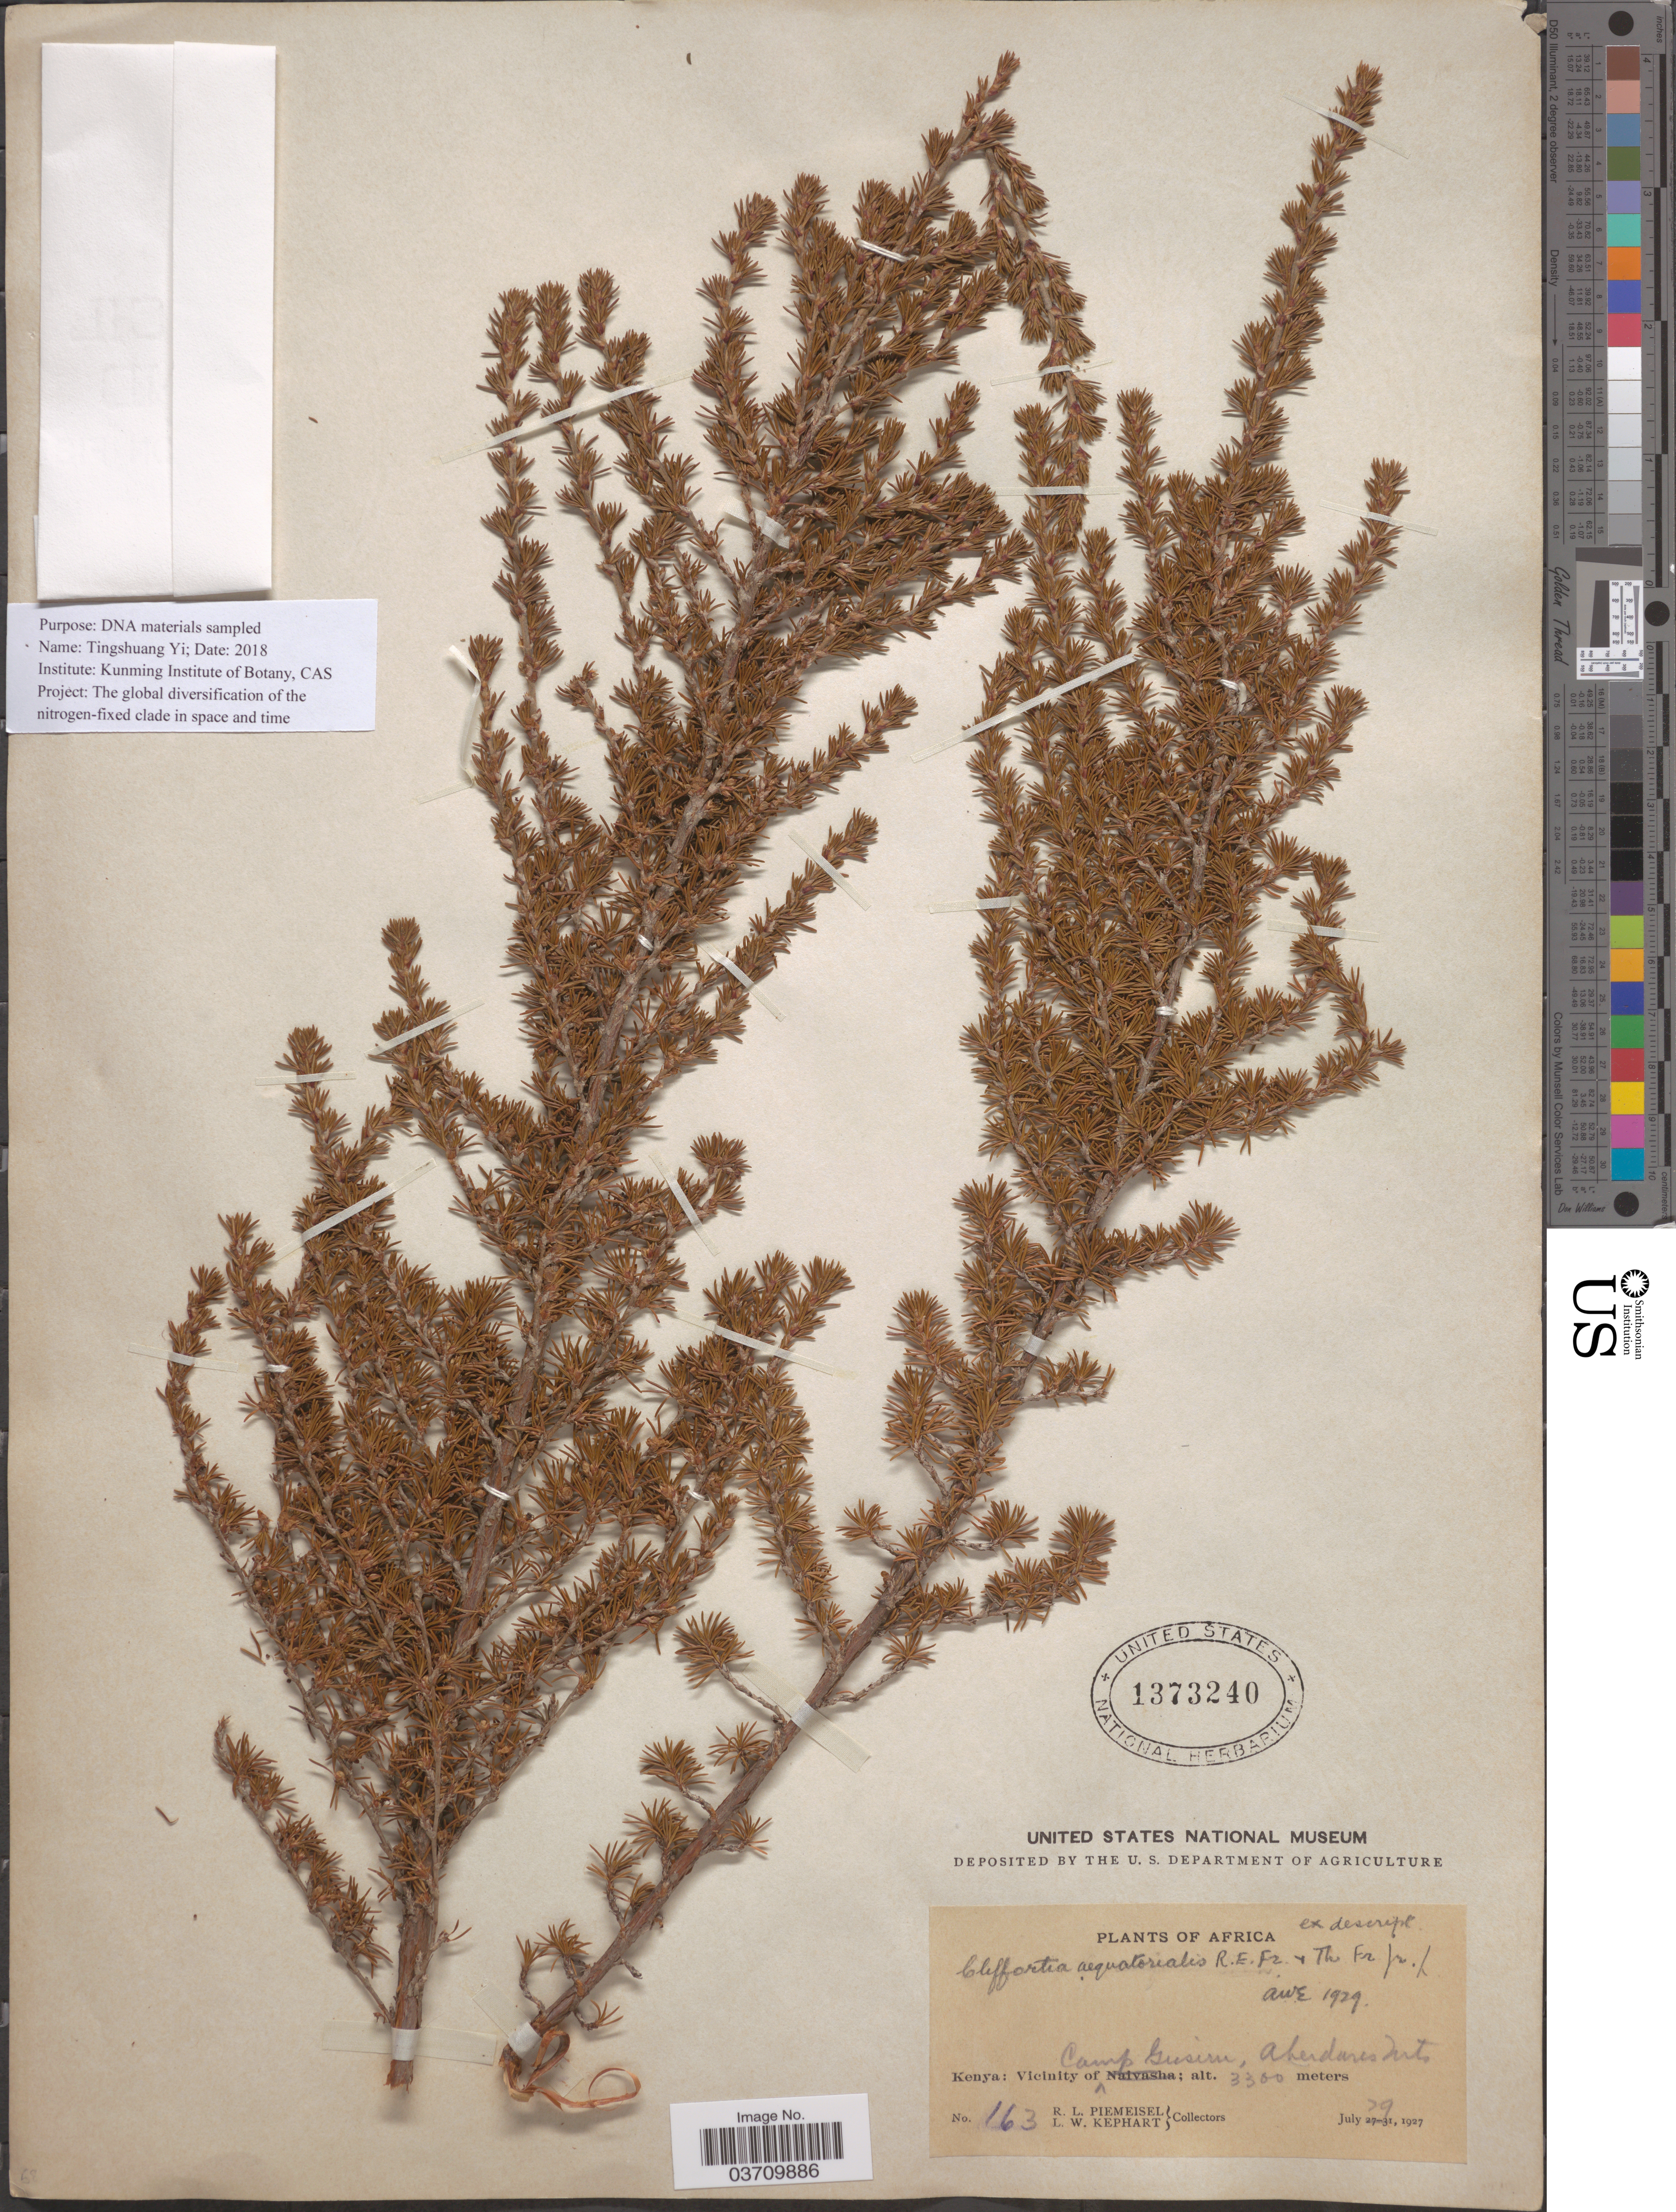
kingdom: Plantae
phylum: Tracheophyta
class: Magnoliopsida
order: Rosales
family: Rosaceae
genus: Cliffortia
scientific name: Cliffortia aequatorialis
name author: R.E. Fr. & T.C.E. Fr.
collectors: R. L. Piemeisel & L. W. Kephart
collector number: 163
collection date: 1927-07-29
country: Kenya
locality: Vicinity of Camp Gusirn, Aberdares Mts.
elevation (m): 3300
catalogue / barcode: US 1373240